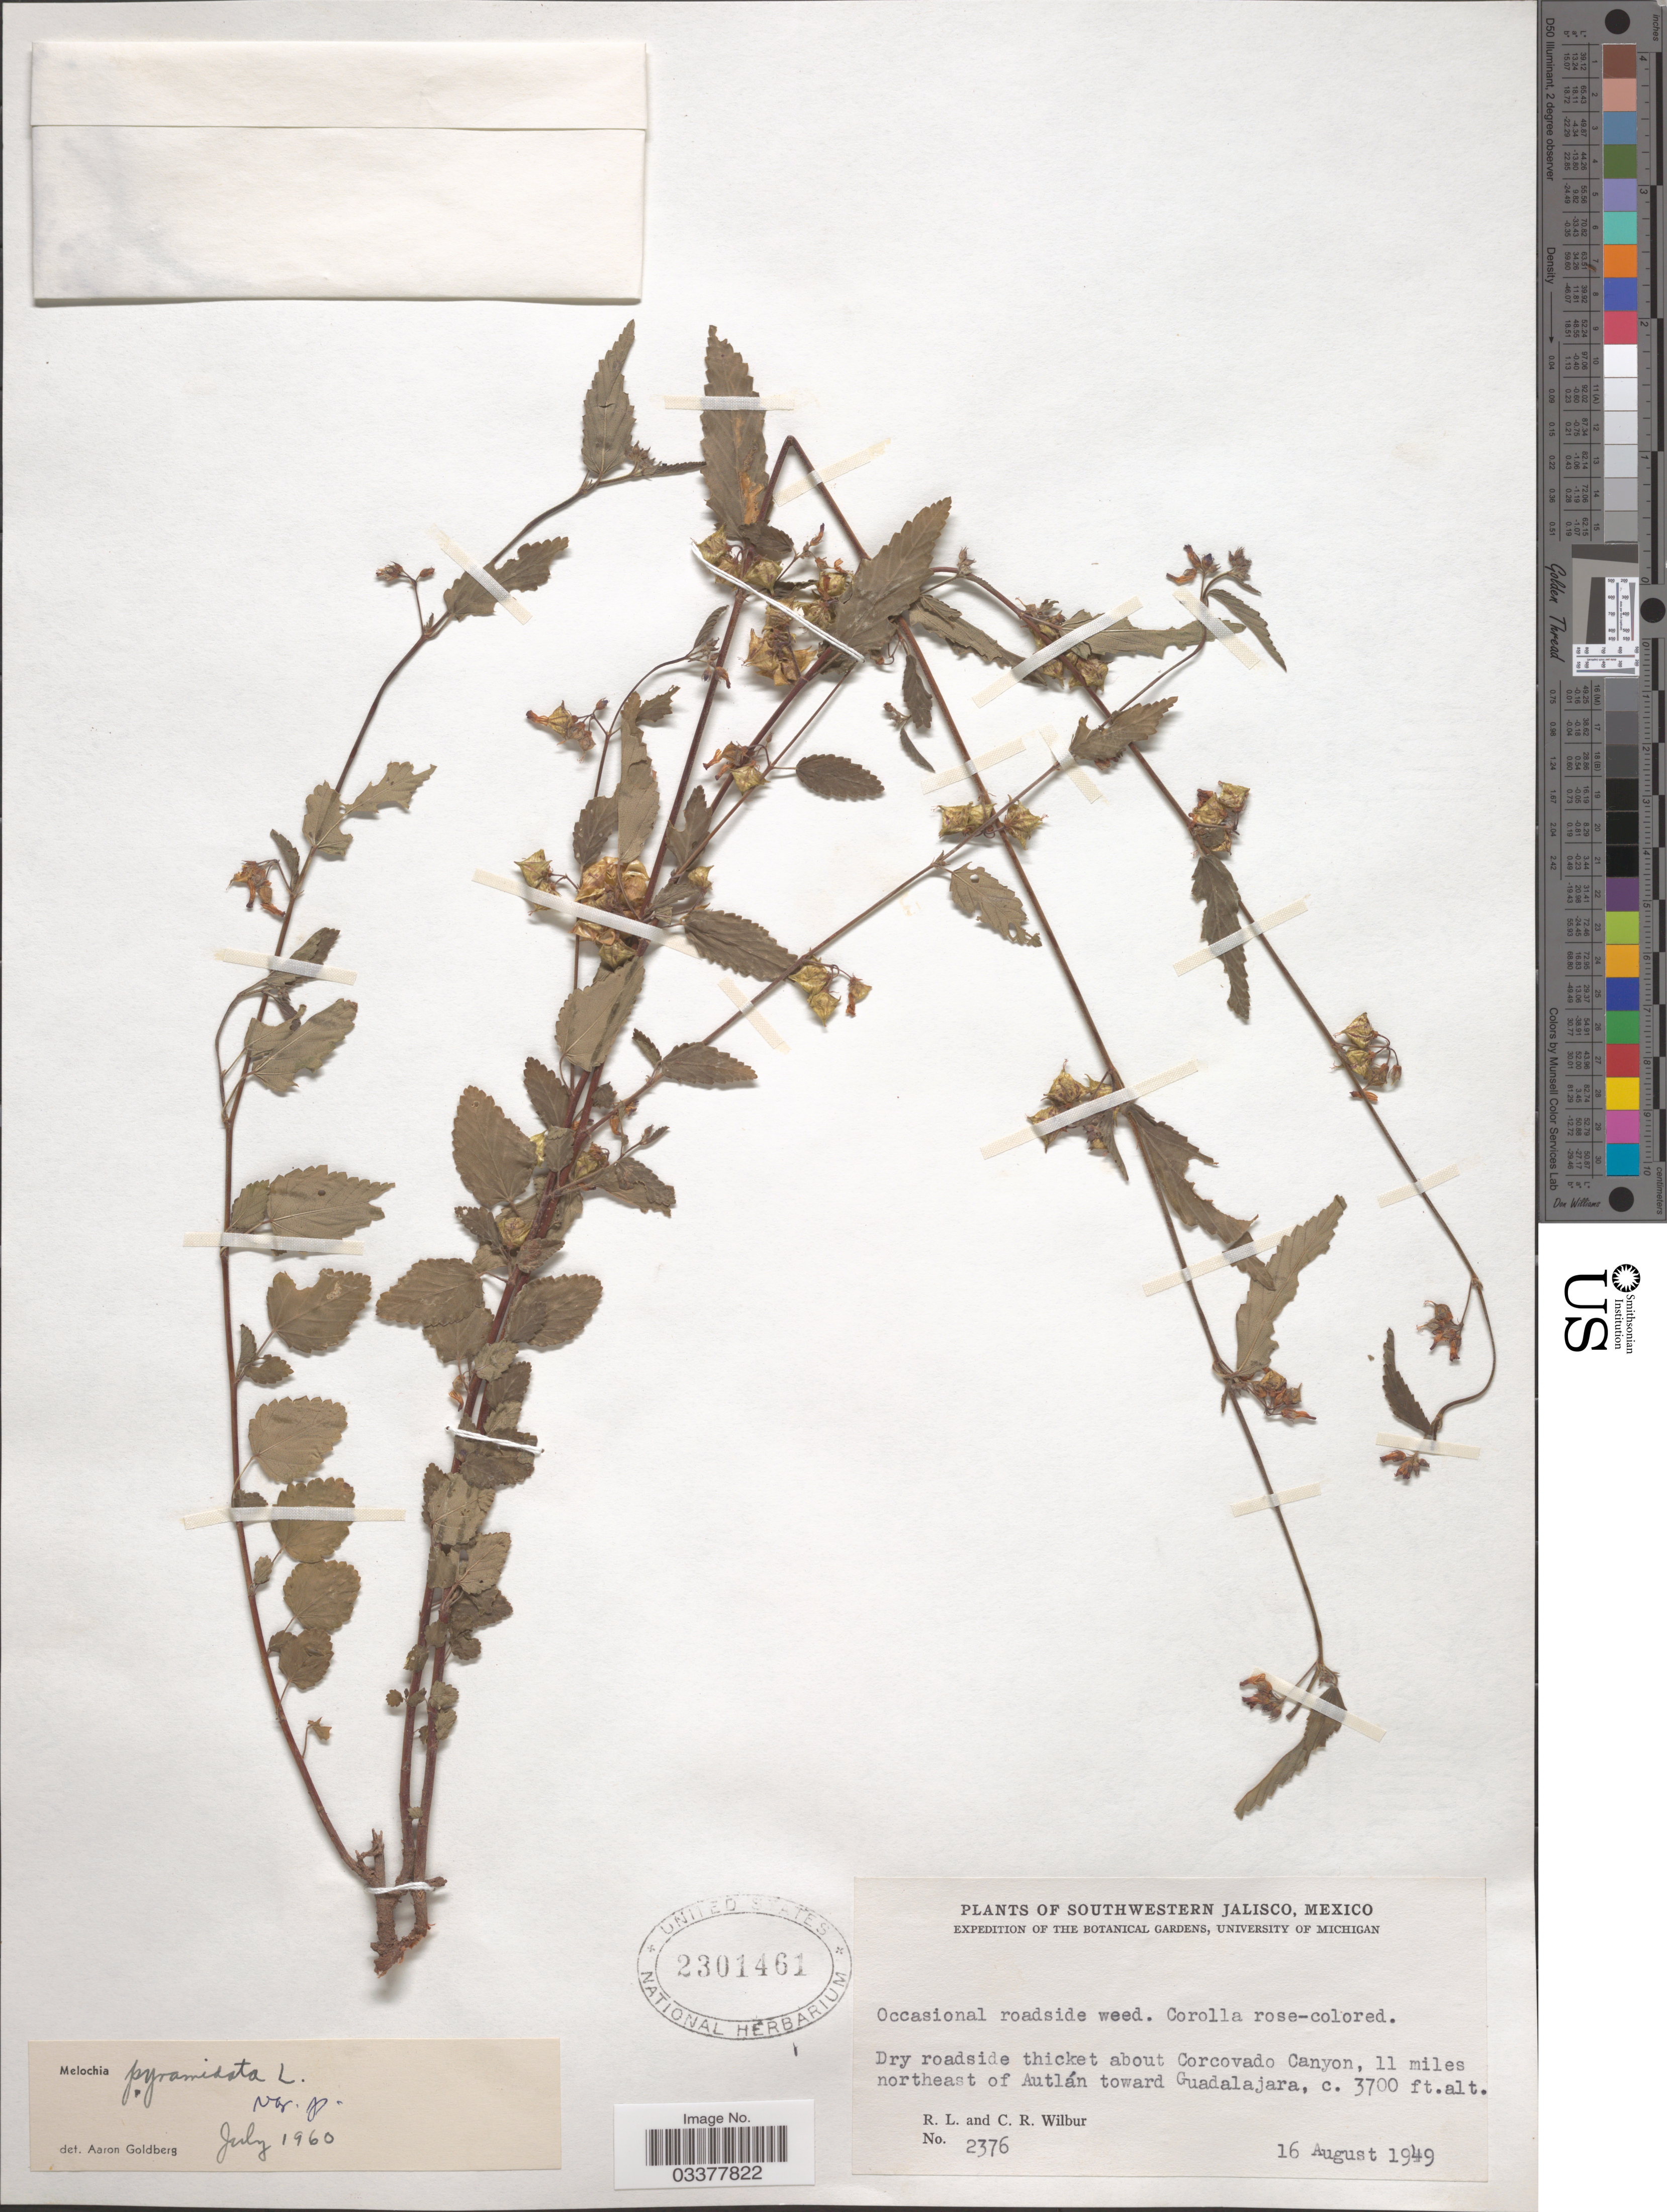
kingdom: Plantae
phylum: Tracheophyta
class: Magnoliopsida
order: Malvales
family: Malvaceae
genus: Melochia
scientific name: Melochia pyramidata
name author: L.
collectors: R. L. Wilbur & C. Wilbur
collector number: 2376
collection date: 1949-08-16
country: Mexico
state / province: Jalisco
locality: Southwestern Jalisco. Dry roadside thicket about Corcovado Canyon, 11 miles northeast of Autlán toward Guadalajara.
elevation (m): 1128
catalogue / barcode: US 2301461